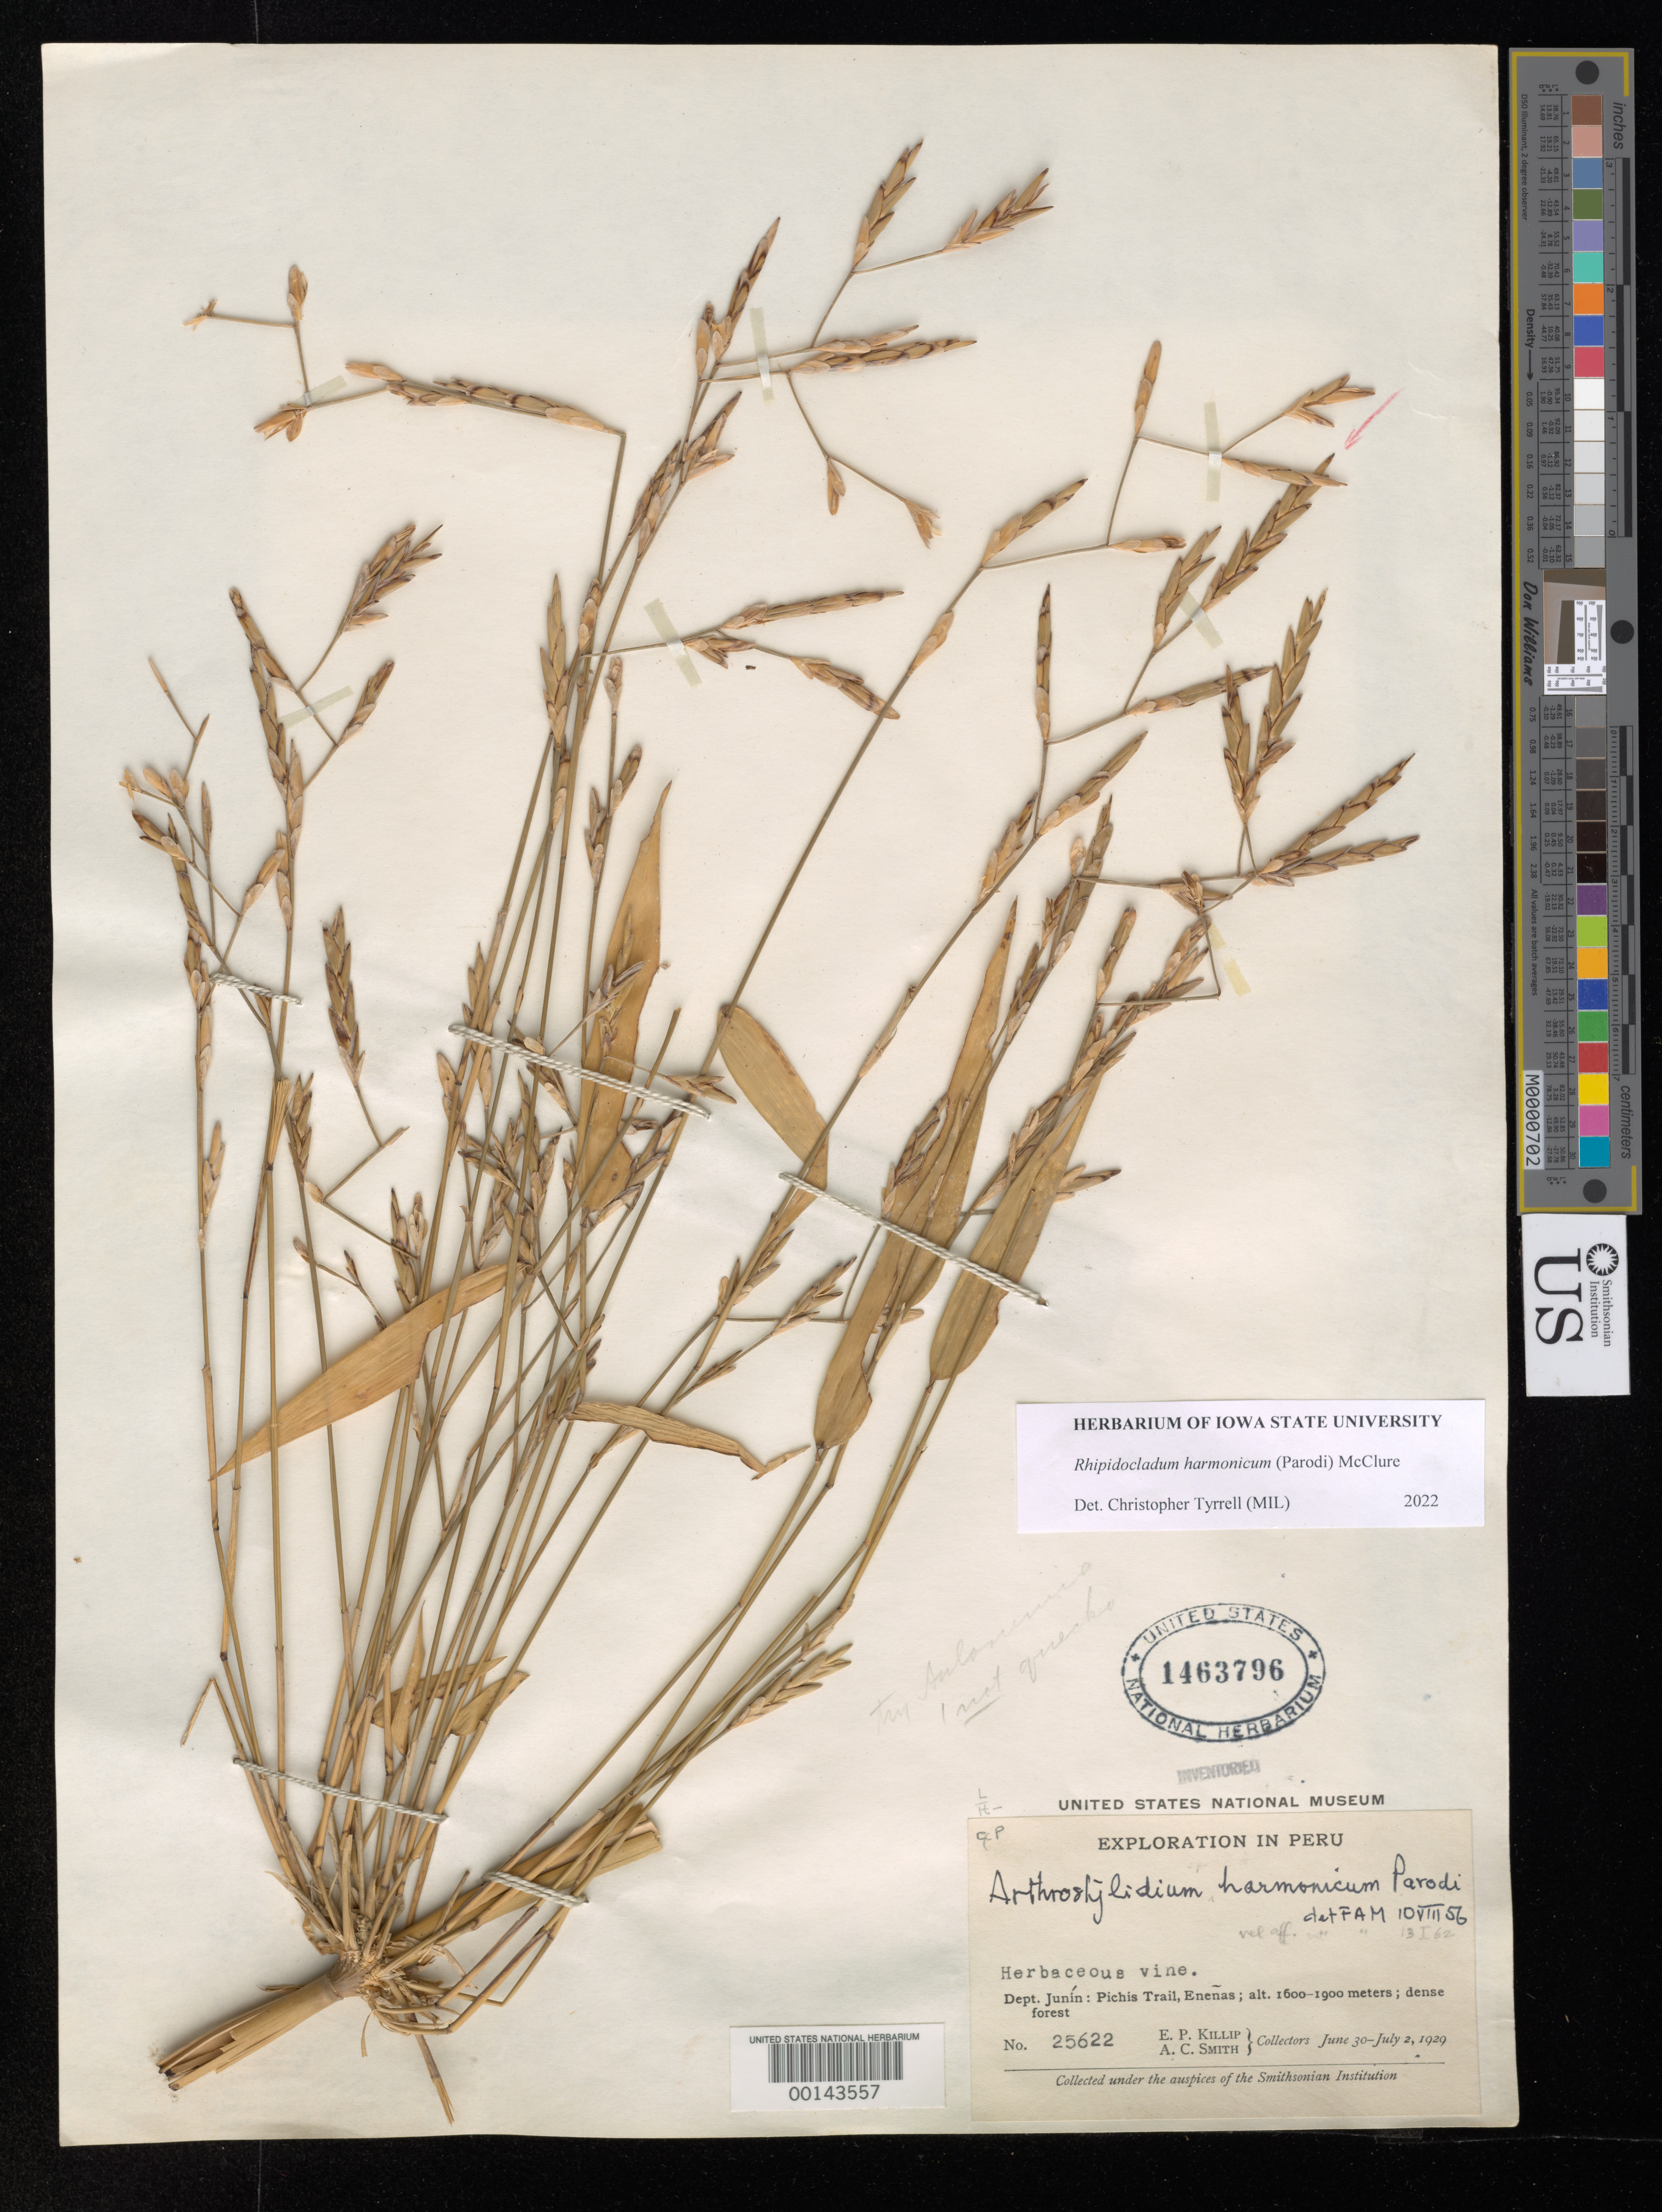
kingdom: Plantae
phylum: Tracheophyta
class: Liliopsida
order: Poales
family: Poaceae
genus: Rhipidocladum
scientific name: Rhipidocladum harmonicum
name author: (Parodi) McClure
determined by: Tyrrell, Christopher D., (MIL), Milwaukee Public Museum (UNITED STATES)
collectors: E. P. Killip & A. C. Smith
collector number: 25622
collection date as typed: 30 Jun 1929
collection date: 1929-06-30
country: Peru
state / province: Junín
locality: Pichis trail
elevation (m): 1600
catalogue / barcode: US 1463796